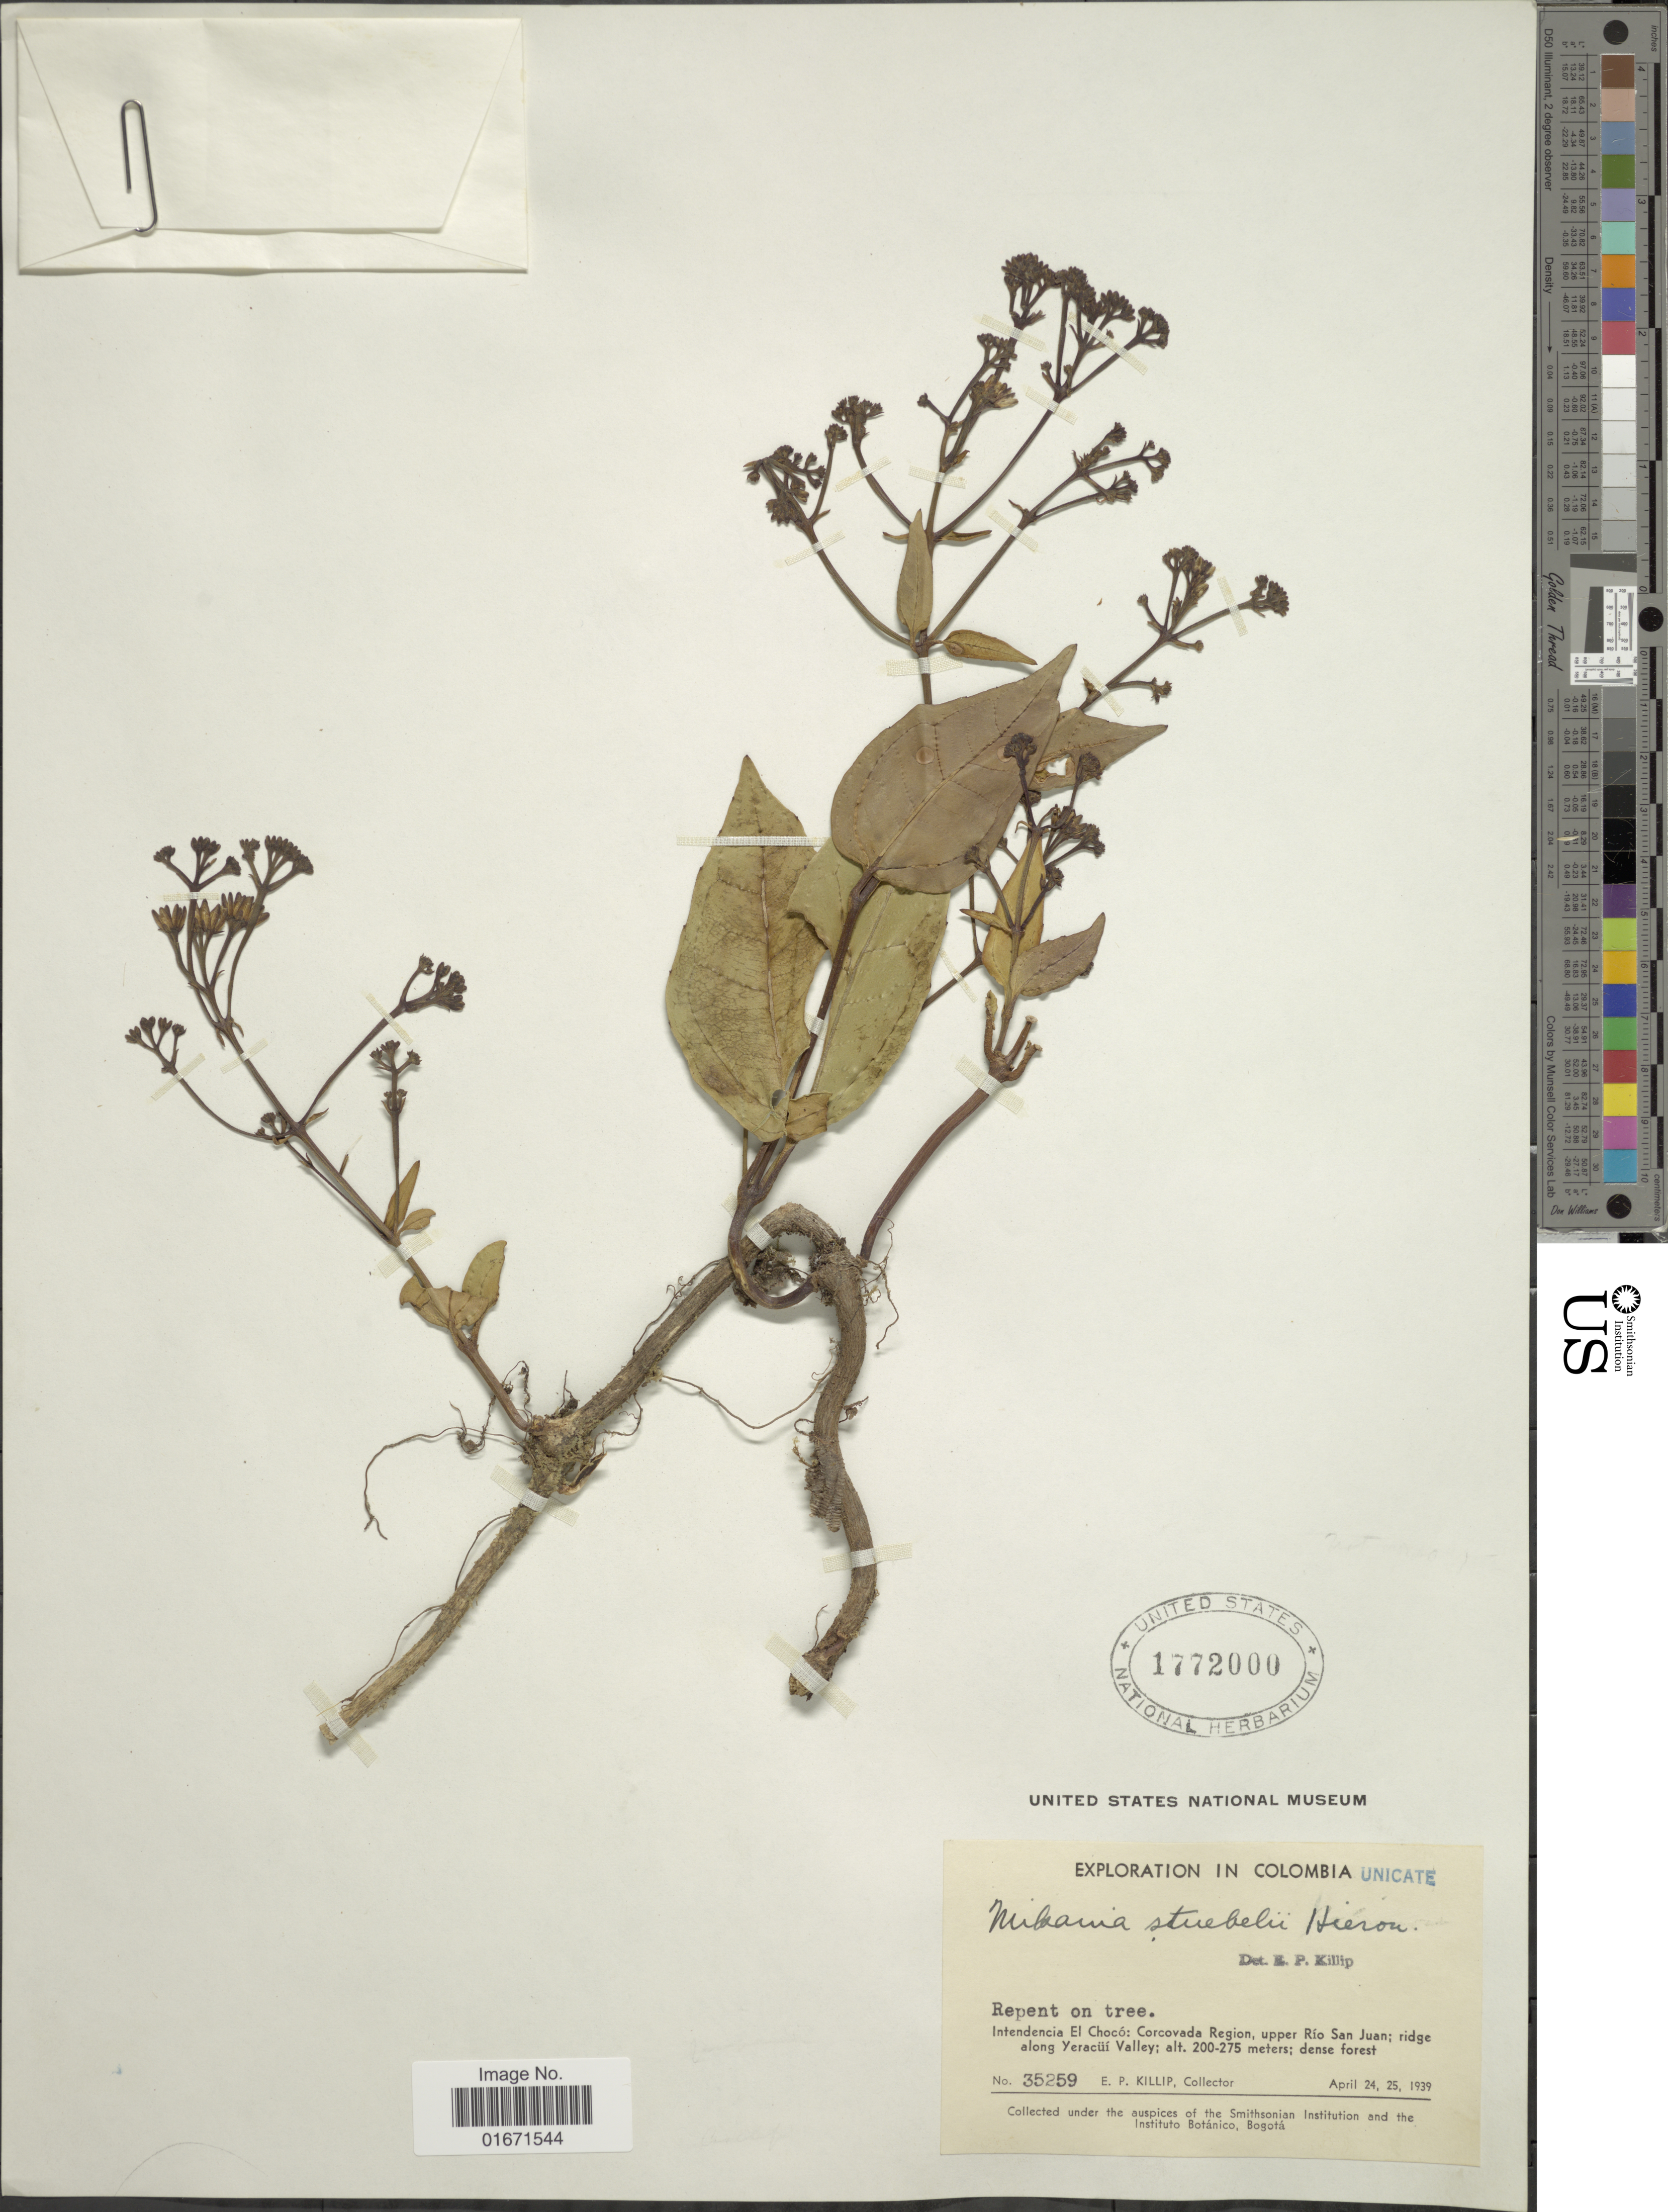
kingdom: Plantae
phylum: Tracheophyta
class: Magnoliopsida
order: Asterales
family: Asteraceae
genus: Mikania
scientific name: Mikania stuebelii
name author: Hieron.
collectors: E. P. Killip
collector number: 35259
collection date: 1939-04-24/1939-04-25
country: Colombia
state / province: Chocó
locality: Intendencia El Chocó: Corcovada Region, upper Río San Juan; ridge along Yeracüí Valley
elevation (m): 200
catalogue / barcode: US 1772000